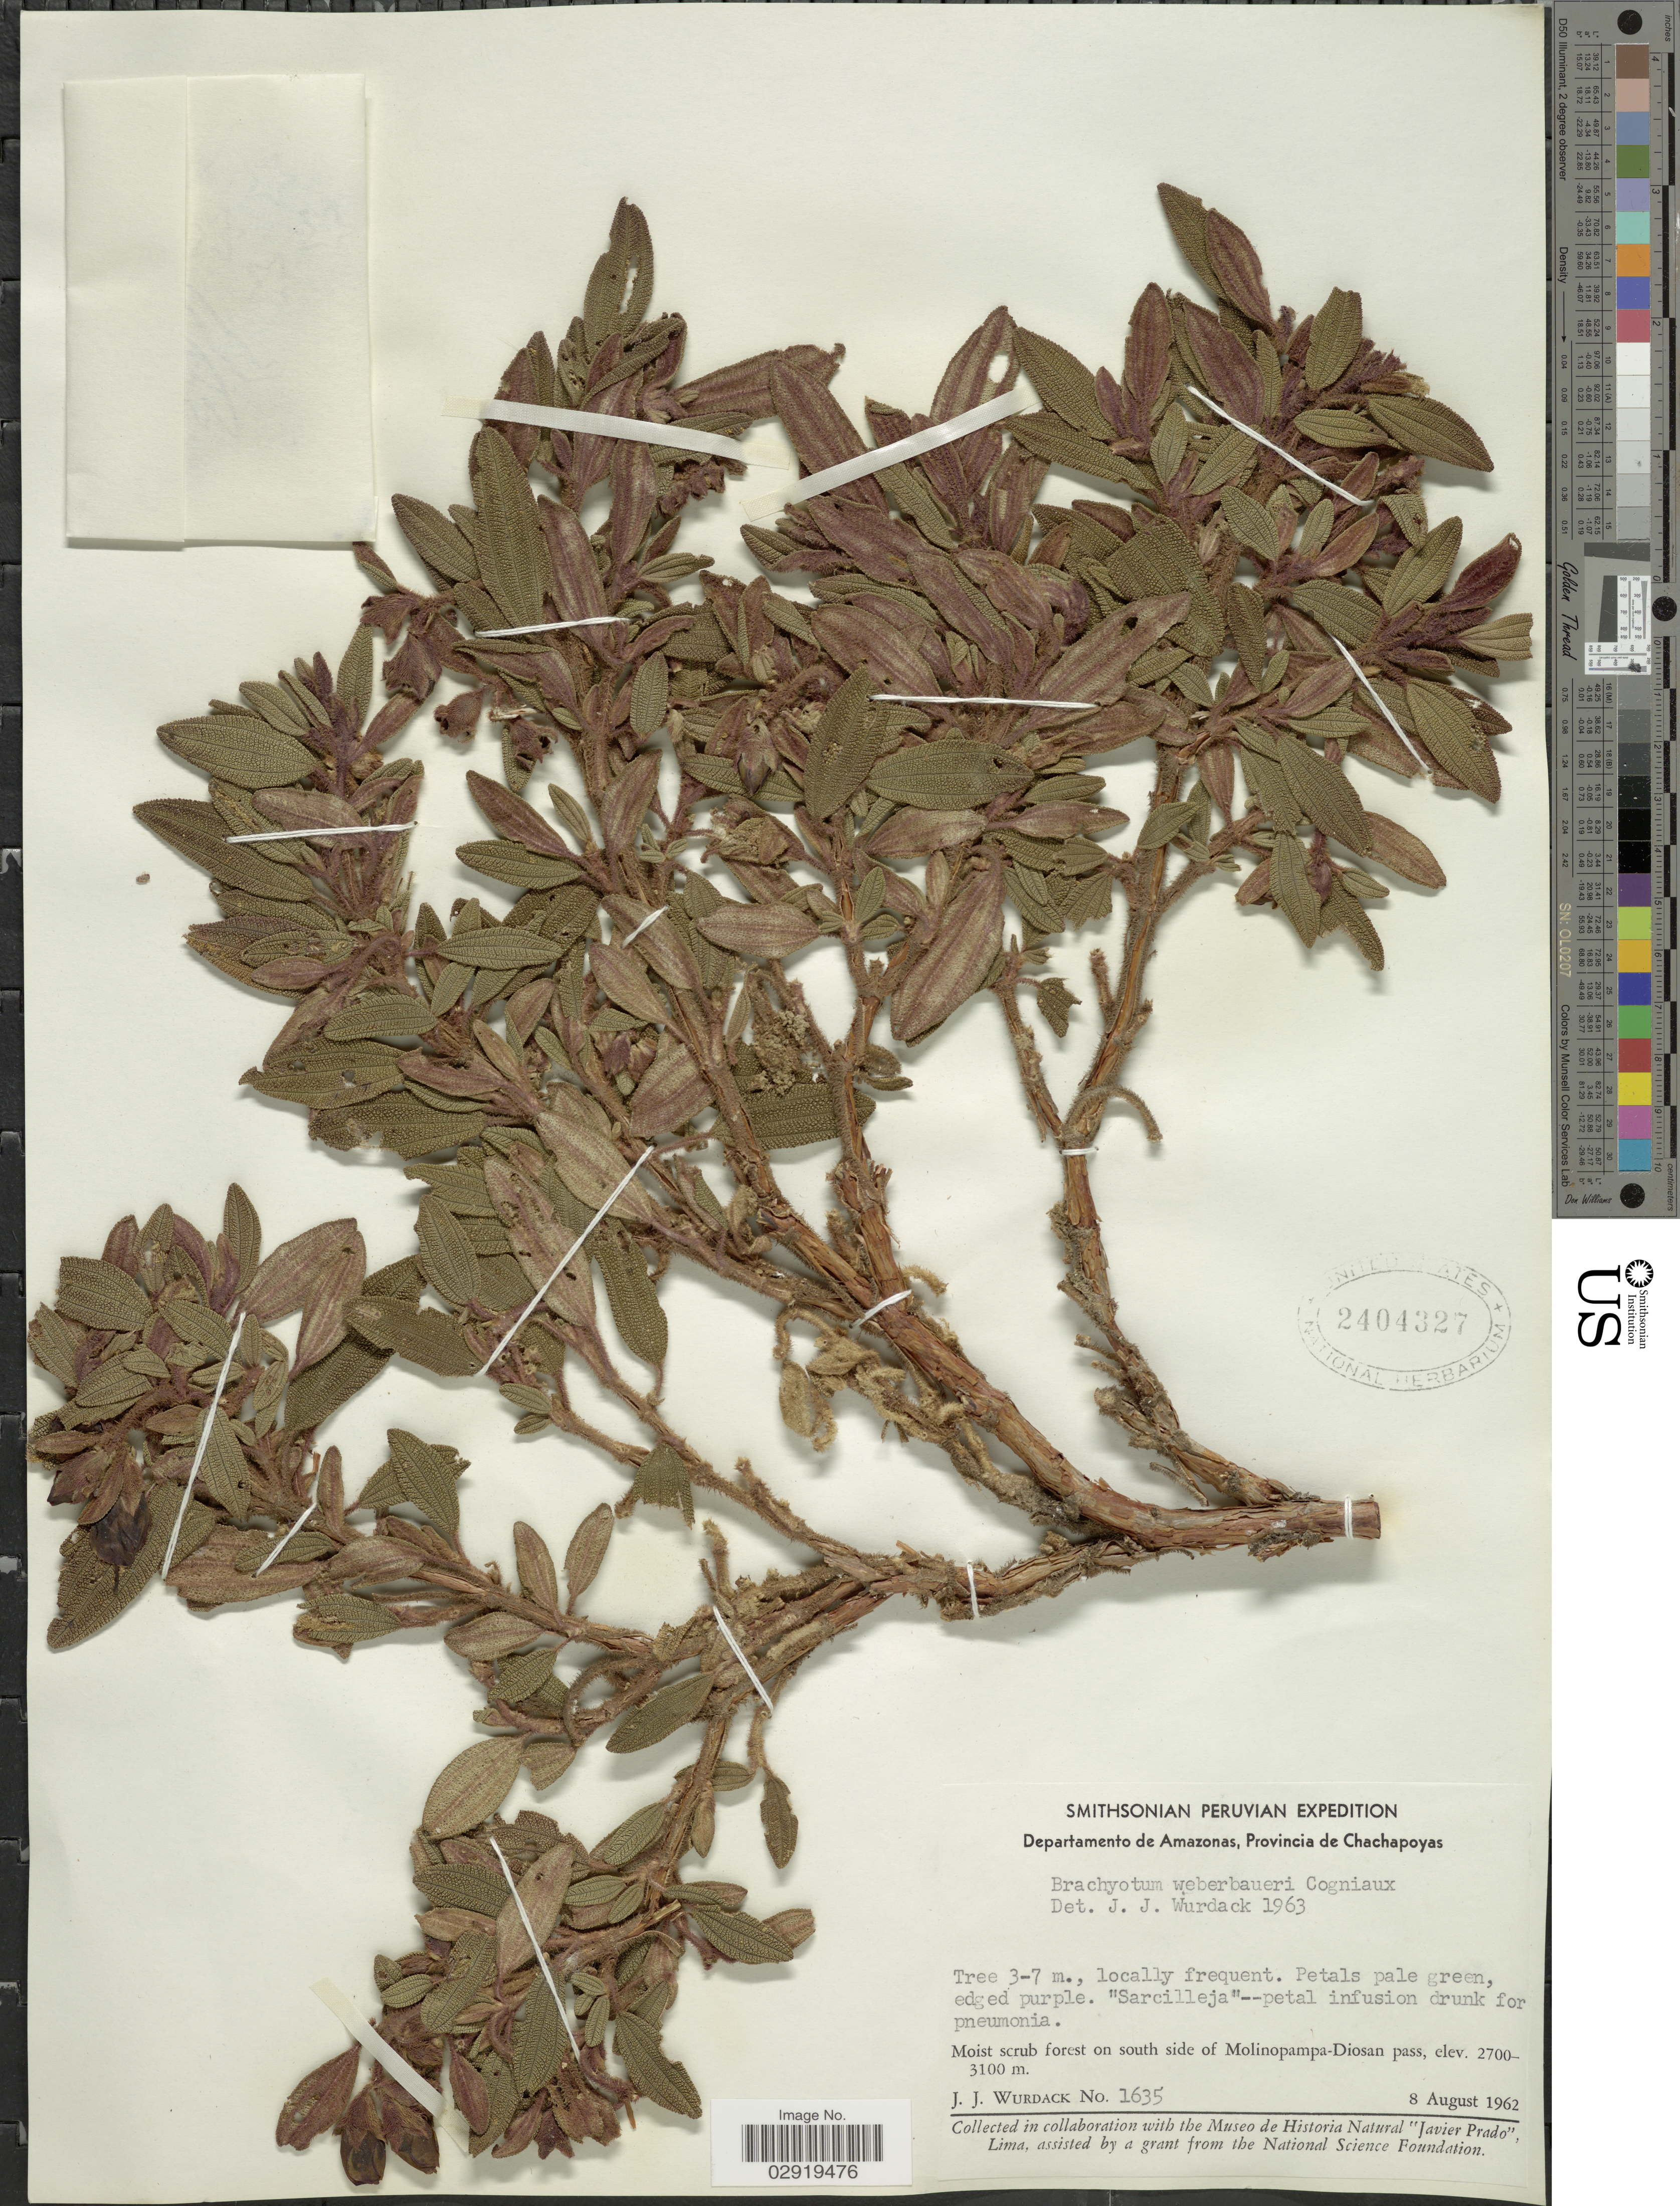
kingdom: Plantae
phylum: Tracheophyta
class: Magnoliopsida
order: Myrtales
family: Melastomataceae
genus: Brachyotum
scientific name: Brachyotum weberbaueri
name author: Cogn.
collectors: J. J. Wurdack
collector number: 1635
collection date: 1962-08-08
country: Peru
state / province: Amazonas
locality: Departamento de Amazonas, PRovincia de Chachapoyas. On south side of Molinopampa-Diosan pass.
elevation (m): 2700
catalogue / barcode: US 2404327